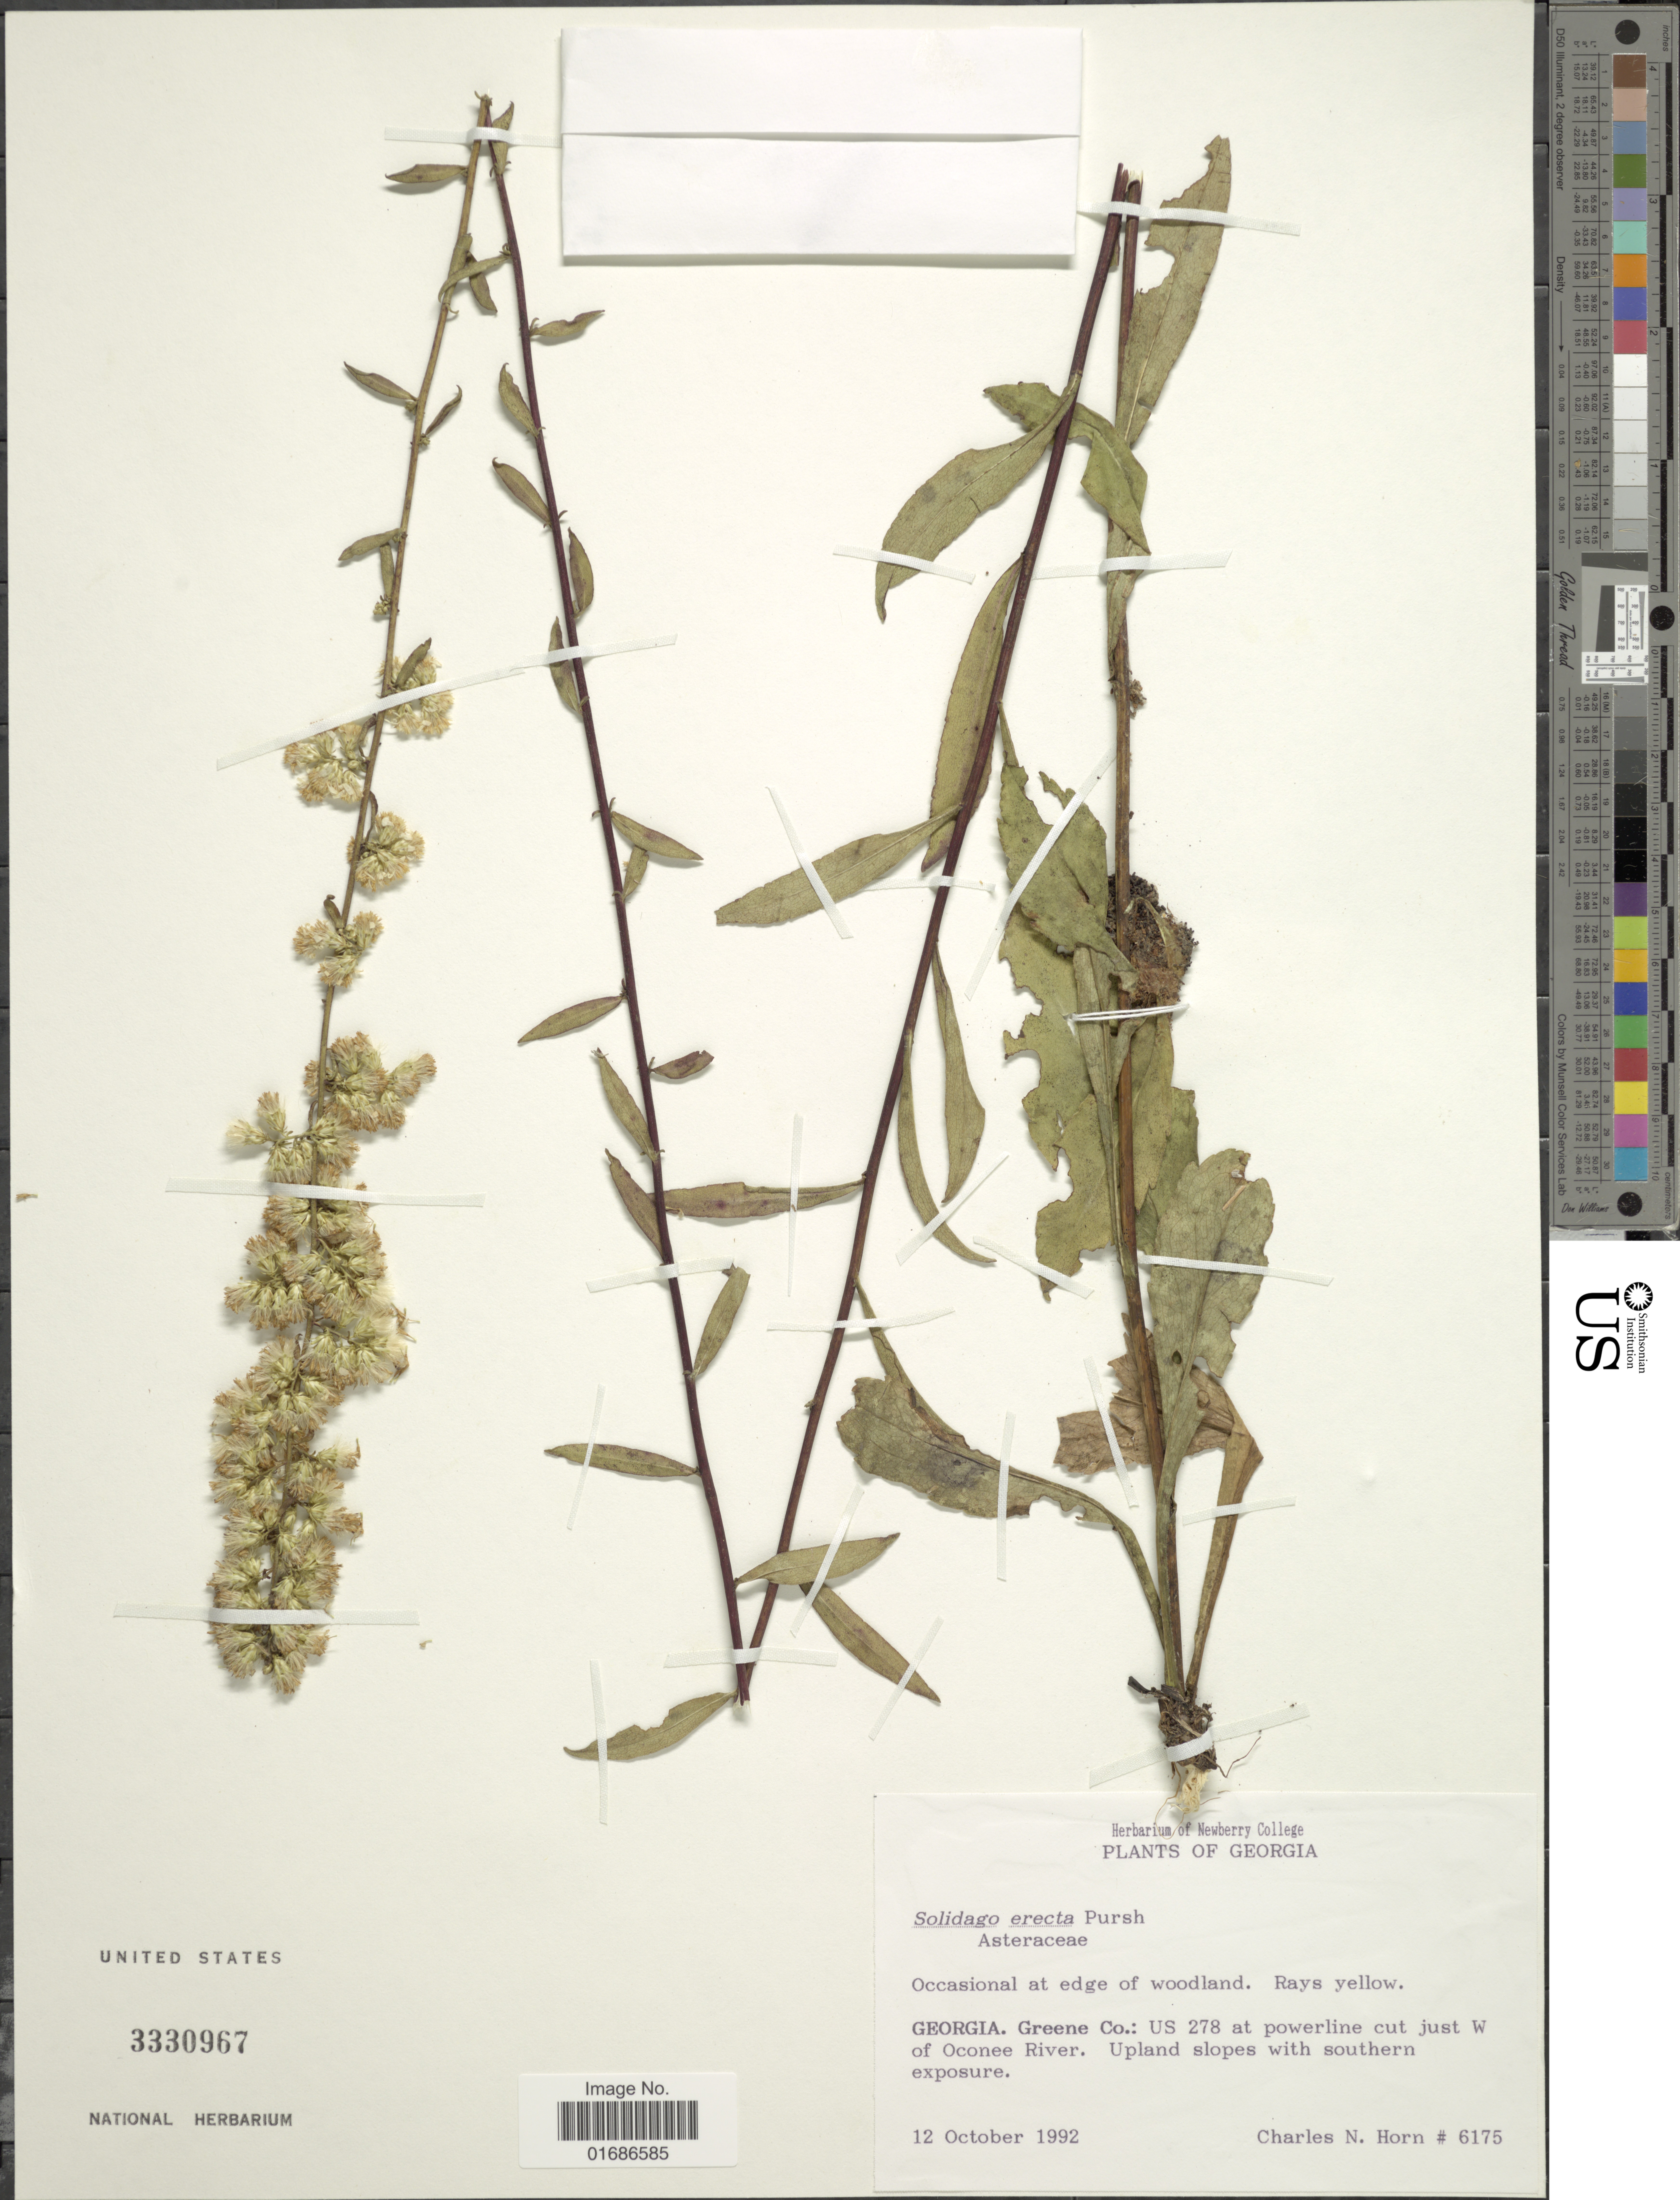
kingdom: Plantae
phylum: Tracheophyta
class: Magnoliopsida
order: Asterales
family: Asteraceae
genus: Solidago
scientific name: Solidago erecta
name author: Pursh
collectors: C. N. Horn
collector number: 6175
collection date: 1992-10-12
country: United States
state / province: Georgia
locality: Greene Co.: US 278 at powerline cut just W of Oconee River. Upland slopes with southern exposure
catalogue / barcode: US 3330967